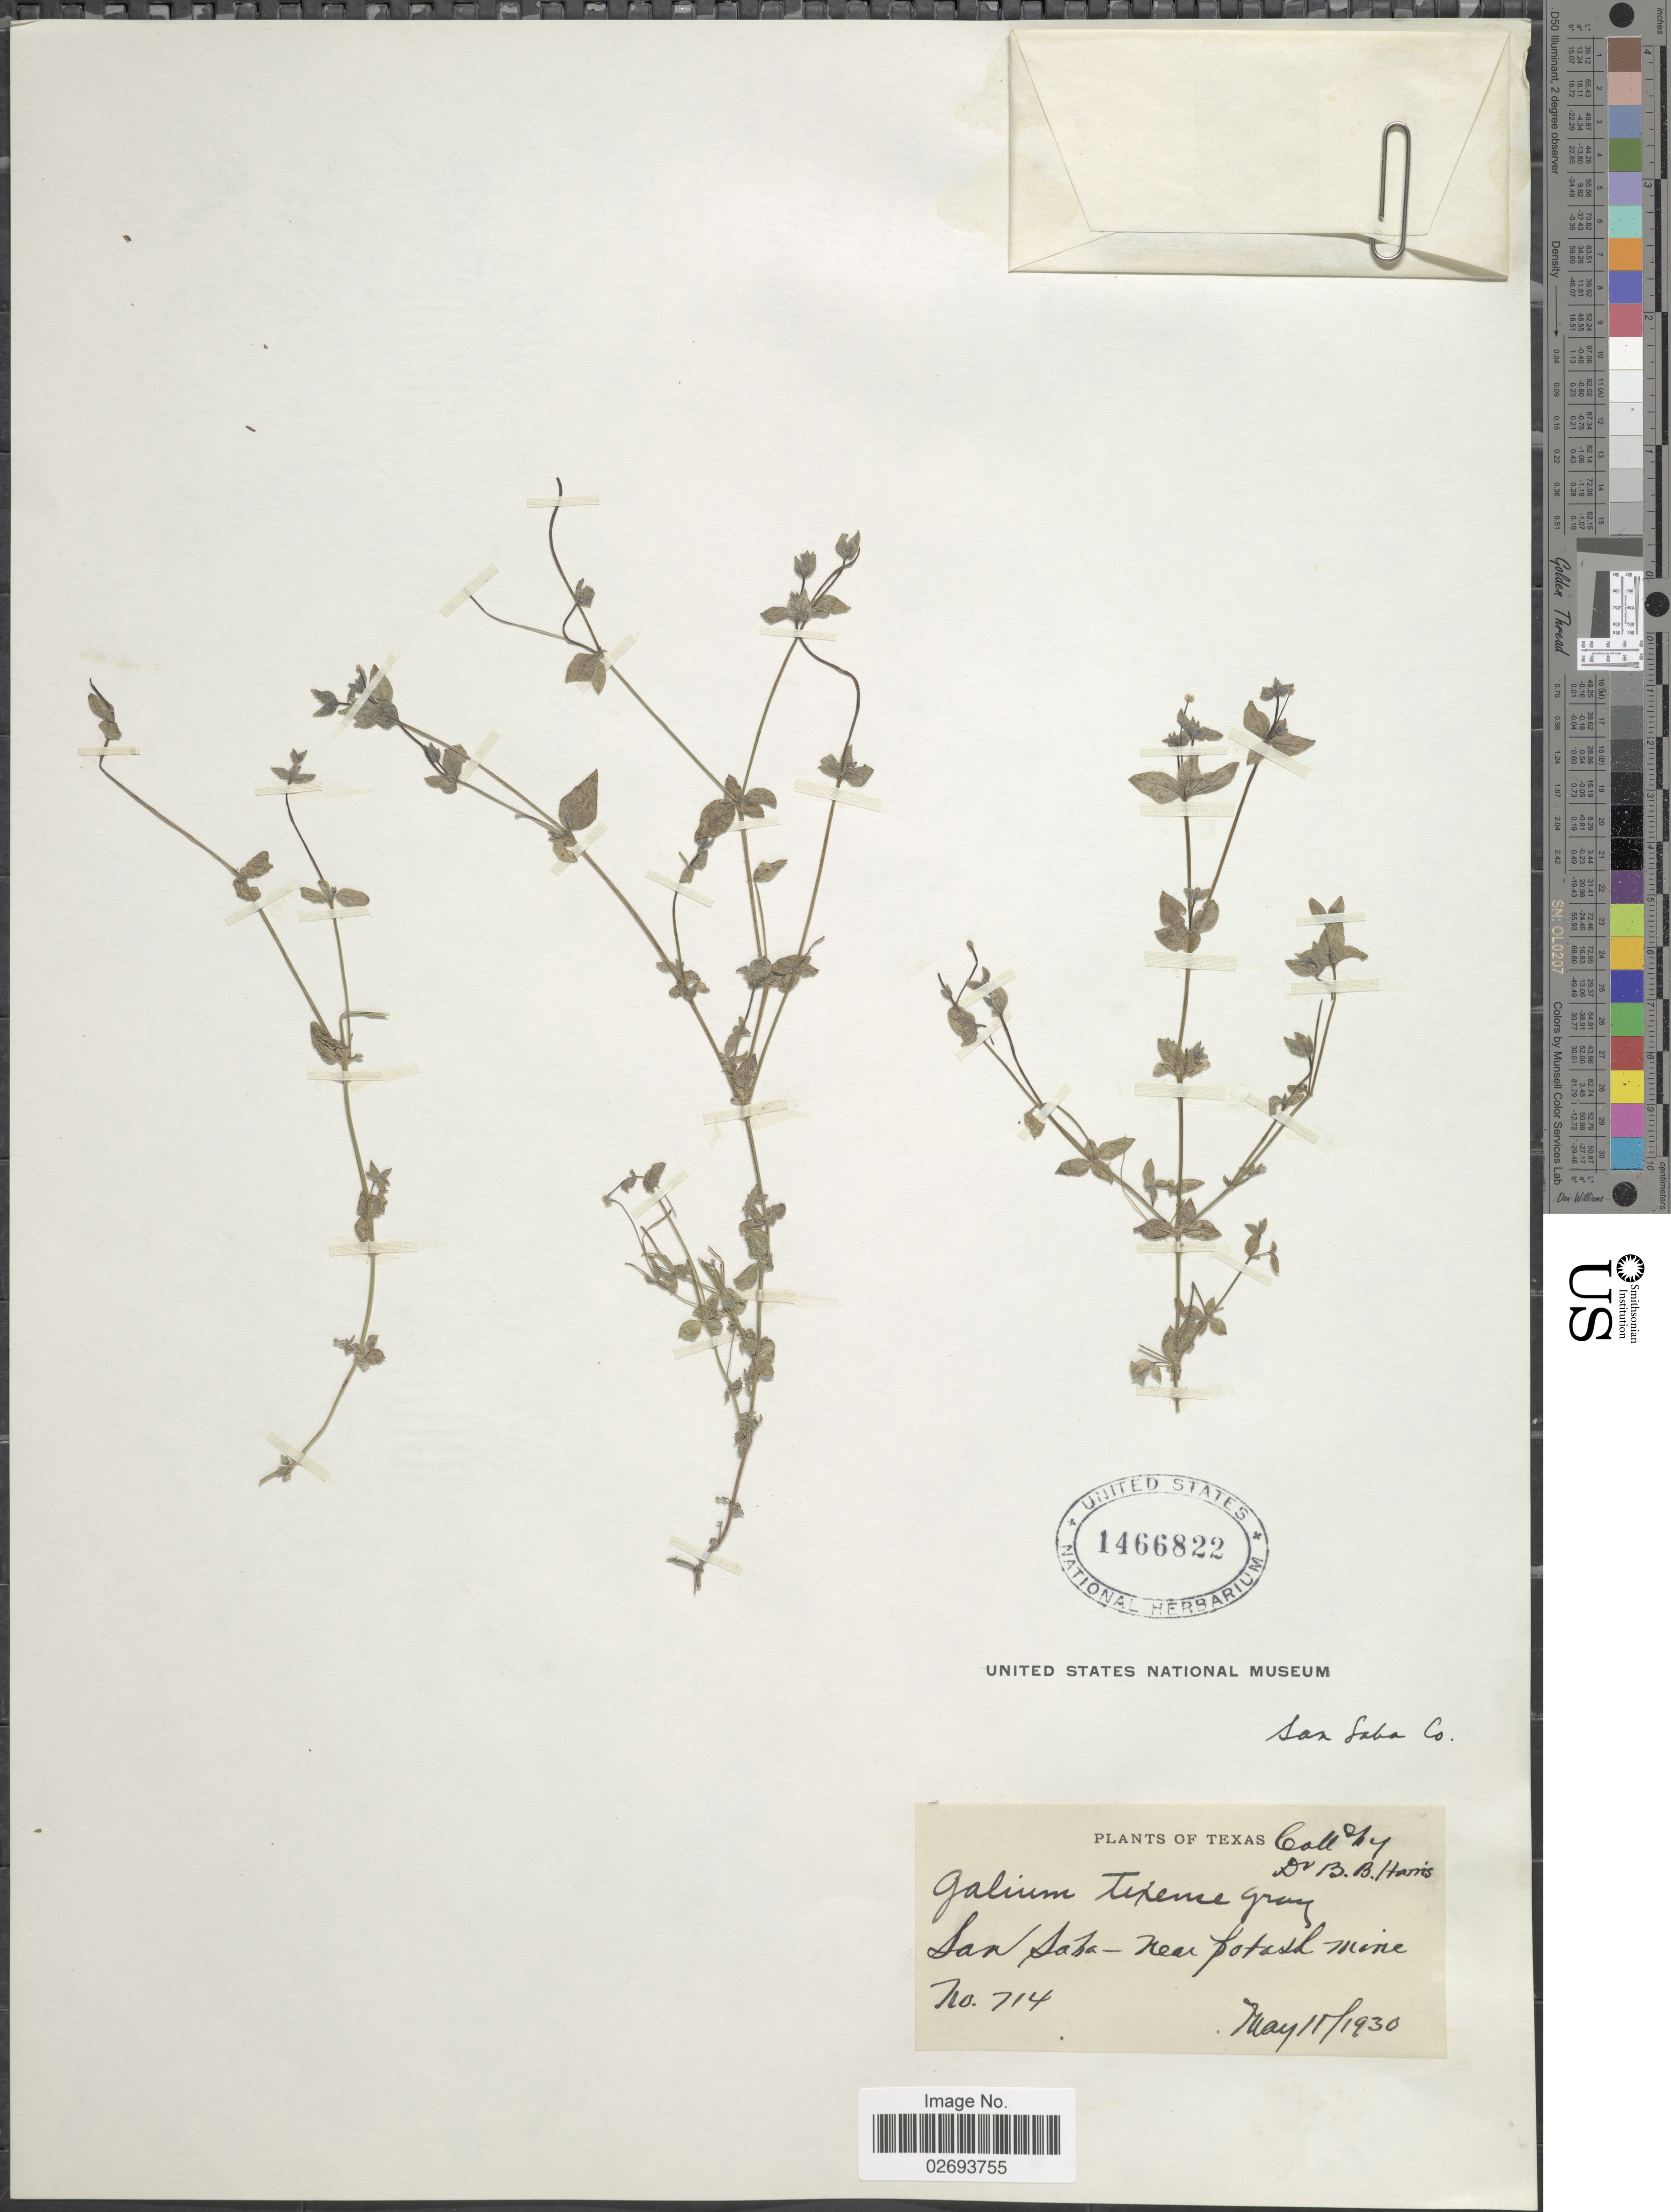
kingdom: Plantae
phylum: Tracheophyta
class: Magnoliopsida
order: Gentianales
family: Rubiaceae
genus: Galium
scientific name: Galium texense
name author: A. Gray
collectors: B. B. Harris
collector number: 714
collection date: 1930-05-11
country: United States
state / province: Texas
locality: San Saba - Near potash mine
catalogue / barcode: US 1466822